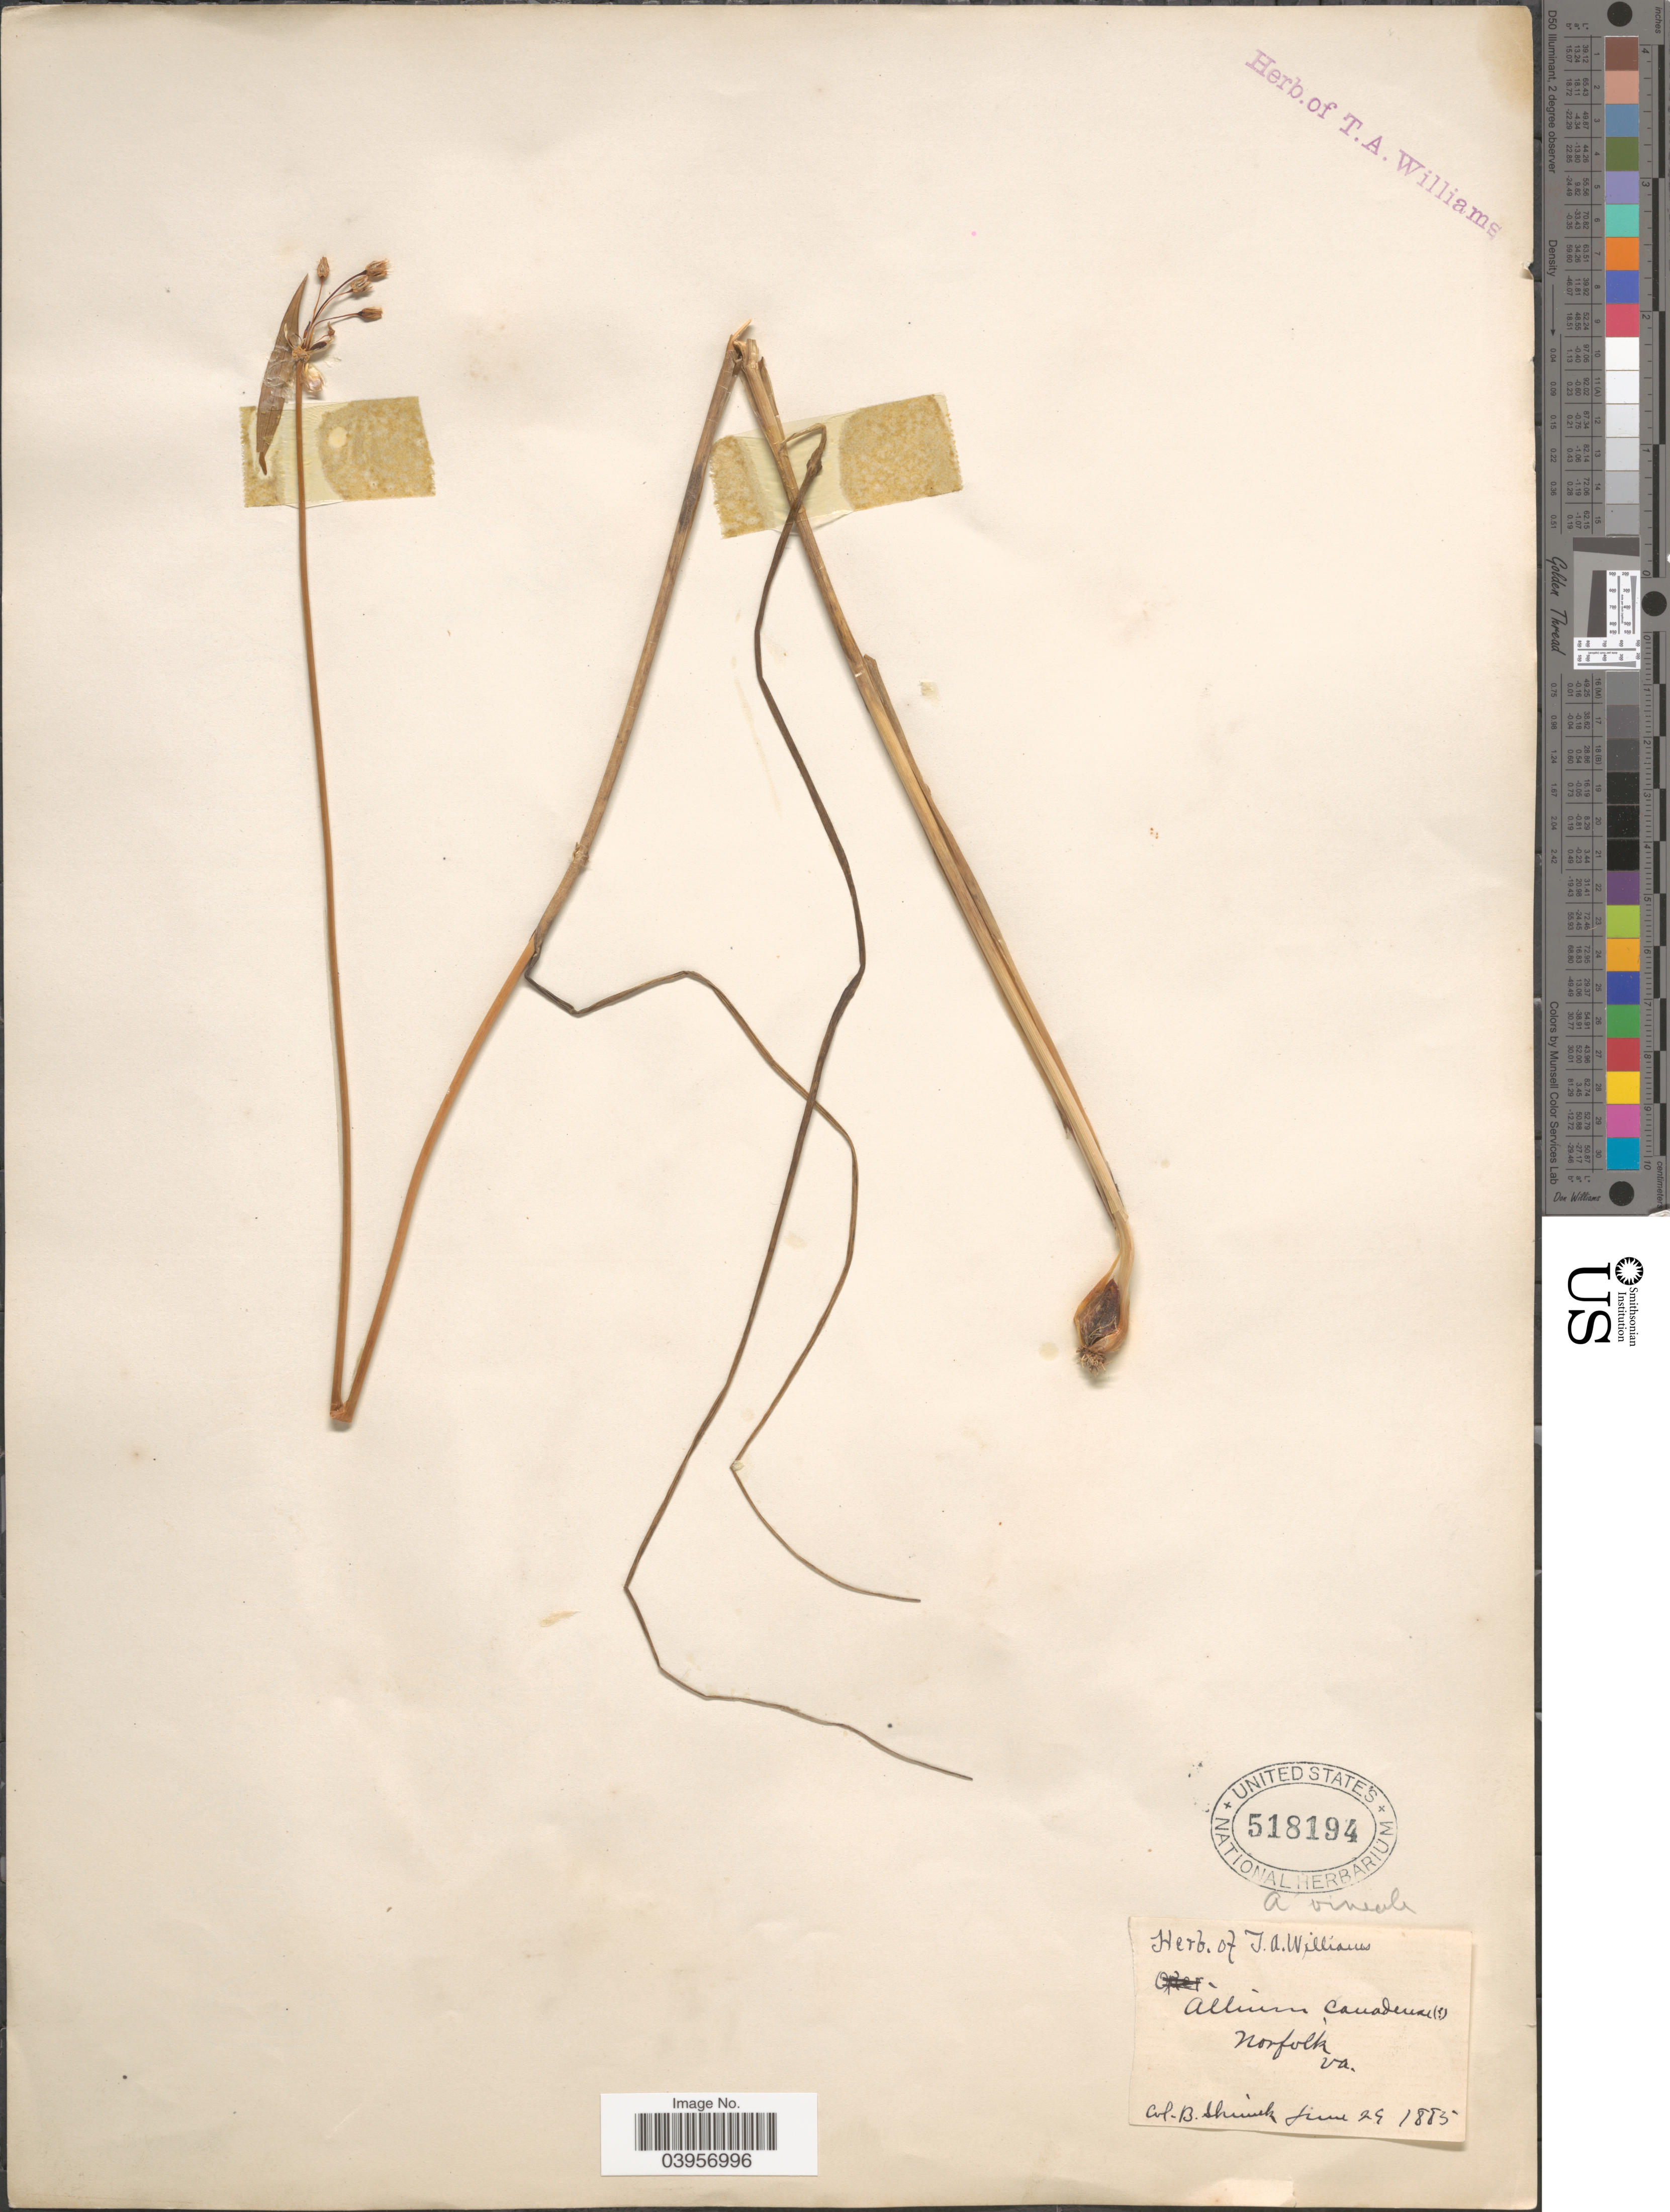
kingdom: Plantae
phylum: Tracheophyta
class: Liliopsida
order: Asparagales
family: Amaryllidaceae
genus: Allium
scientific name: Allium vineale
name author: L.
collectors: B. Shimek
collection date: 1885-06-29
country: United States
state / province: Virginia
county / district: City of Norfolk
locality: Norfolk.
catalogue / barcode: US 518194